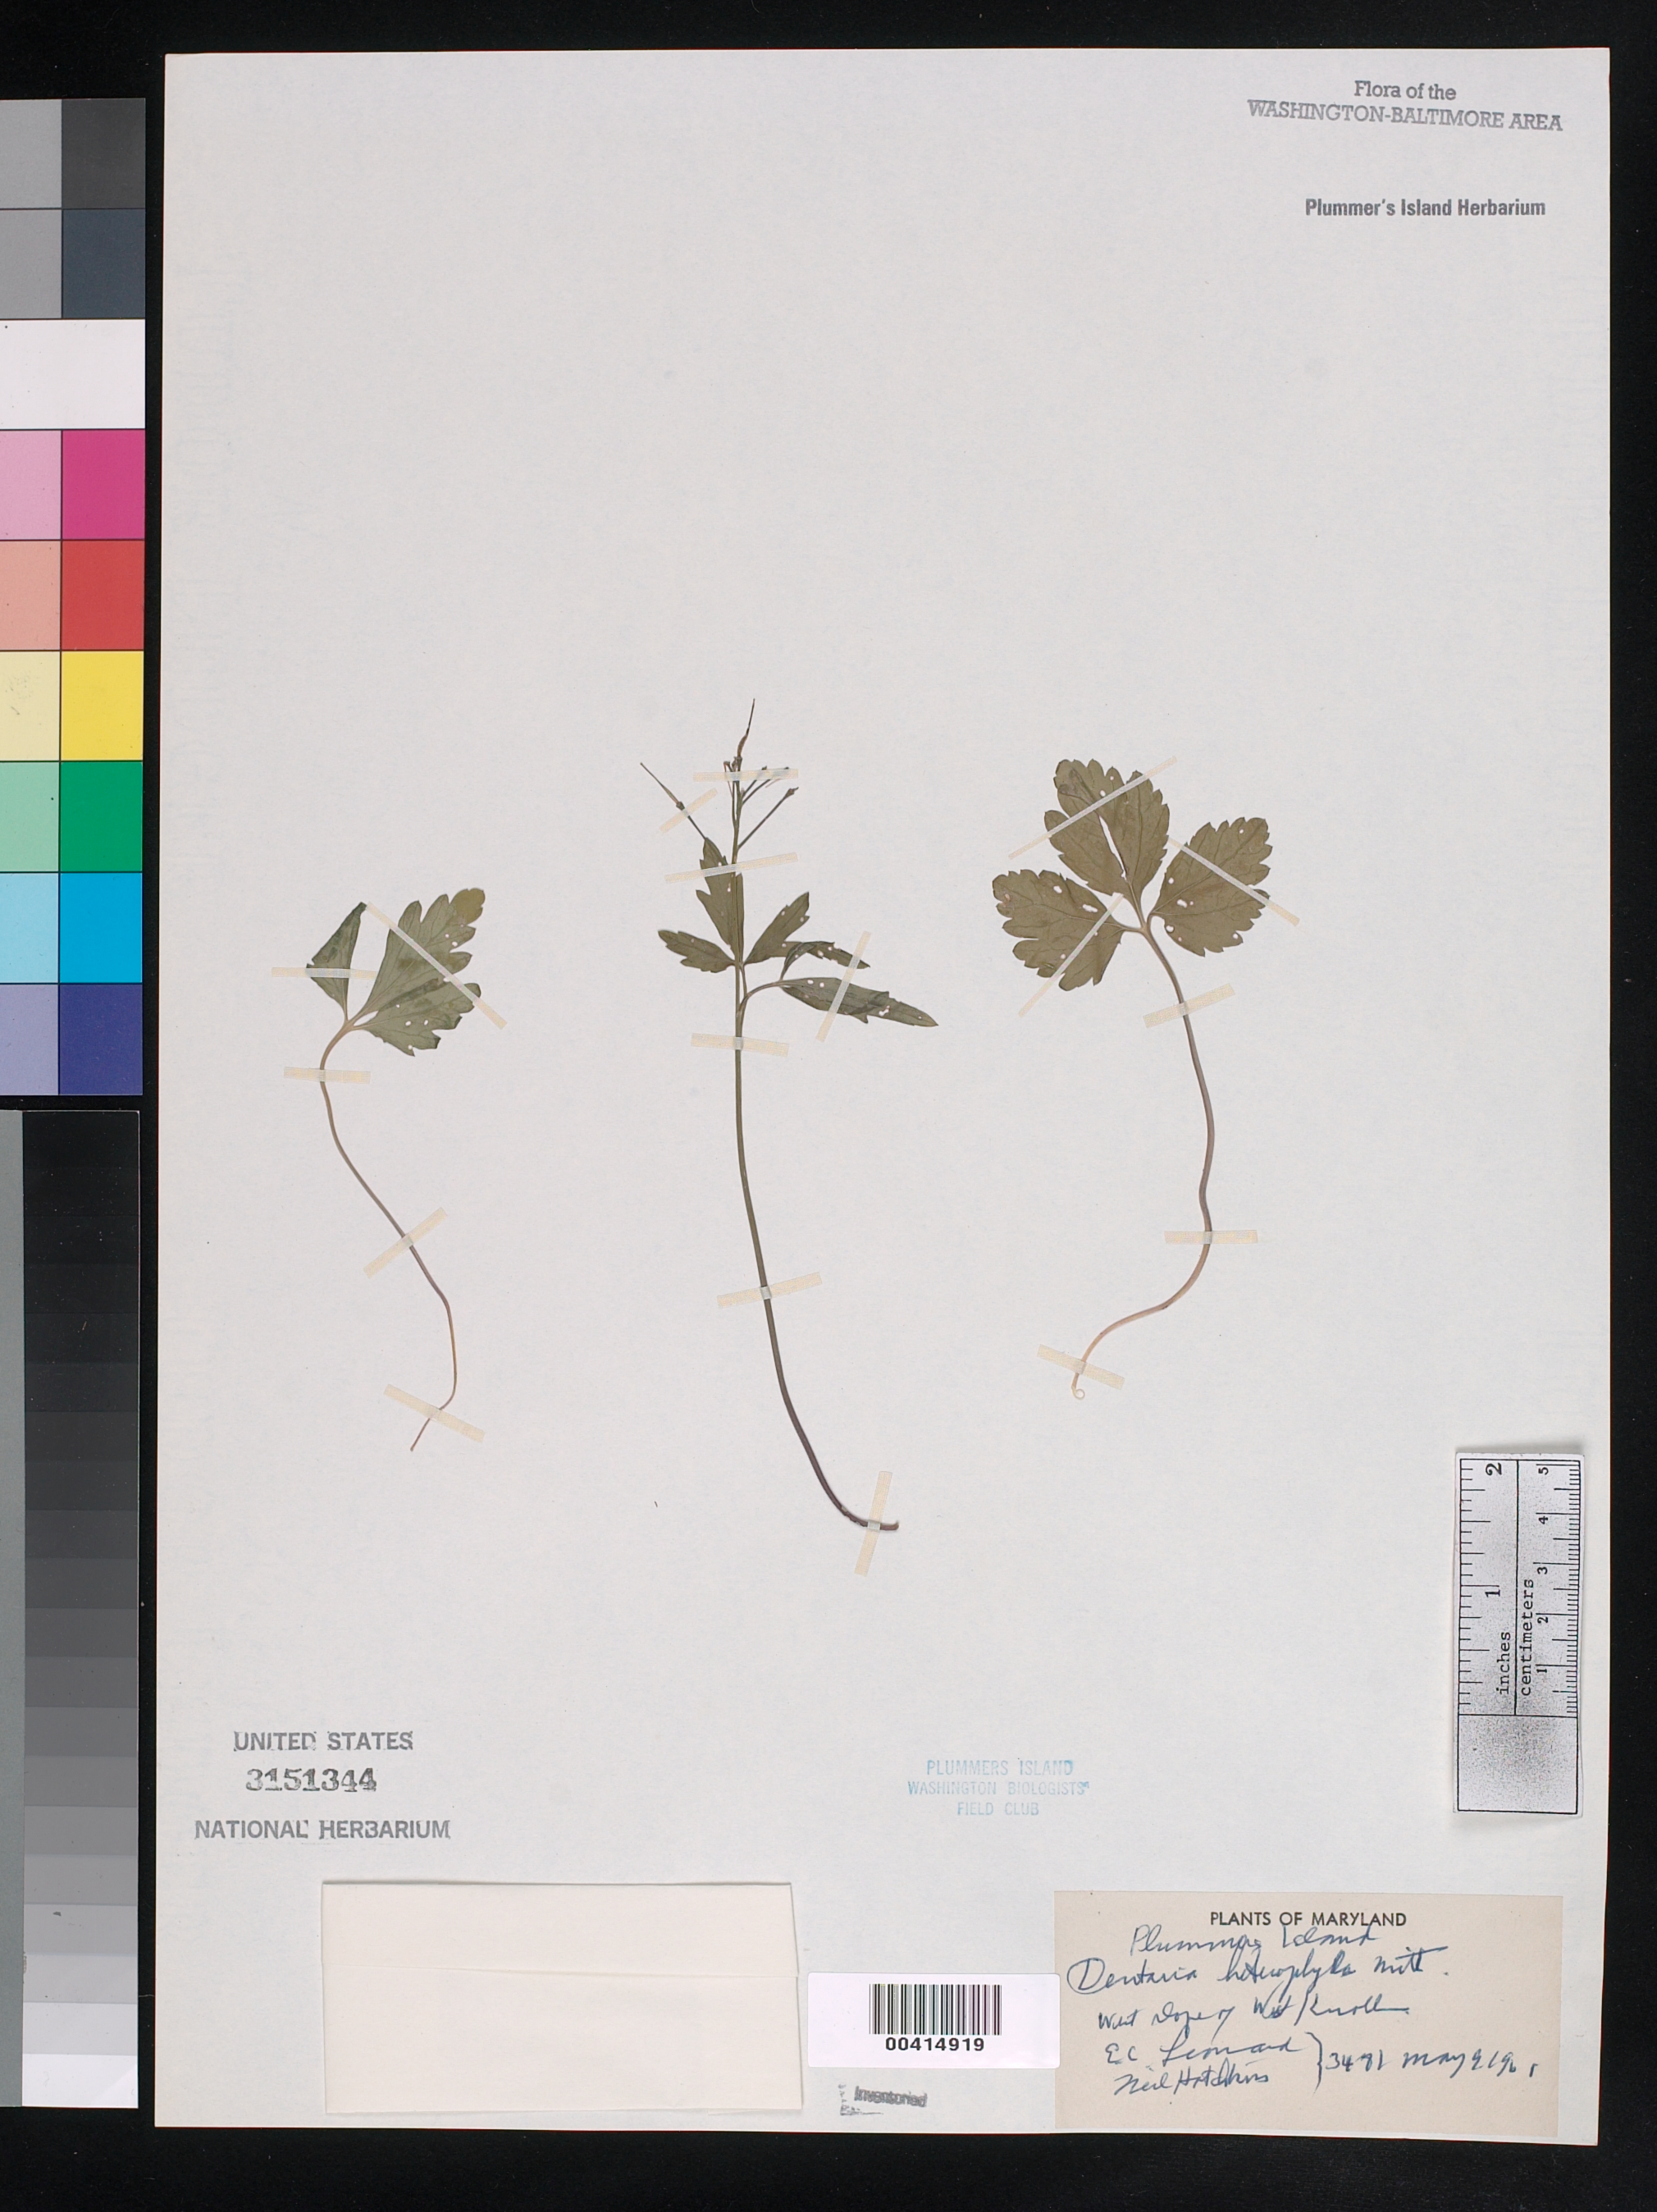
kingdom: Plantae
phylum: Tracheophyta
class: Magnoliopsida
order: Brassicales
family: Brassicaceae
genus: Cardamine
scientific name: Cardamine angustata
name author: O.E. Schulz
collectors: E. C. Leonard & N. Hotchkiss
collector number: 3481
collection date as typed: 09 May 1965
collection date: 1965-05-09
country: United States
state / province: Maryland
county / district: Montgomery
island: Plummers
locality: Plummer's Island; west slope of W. Knoll C. & O. Canal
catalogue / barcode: US 3151344